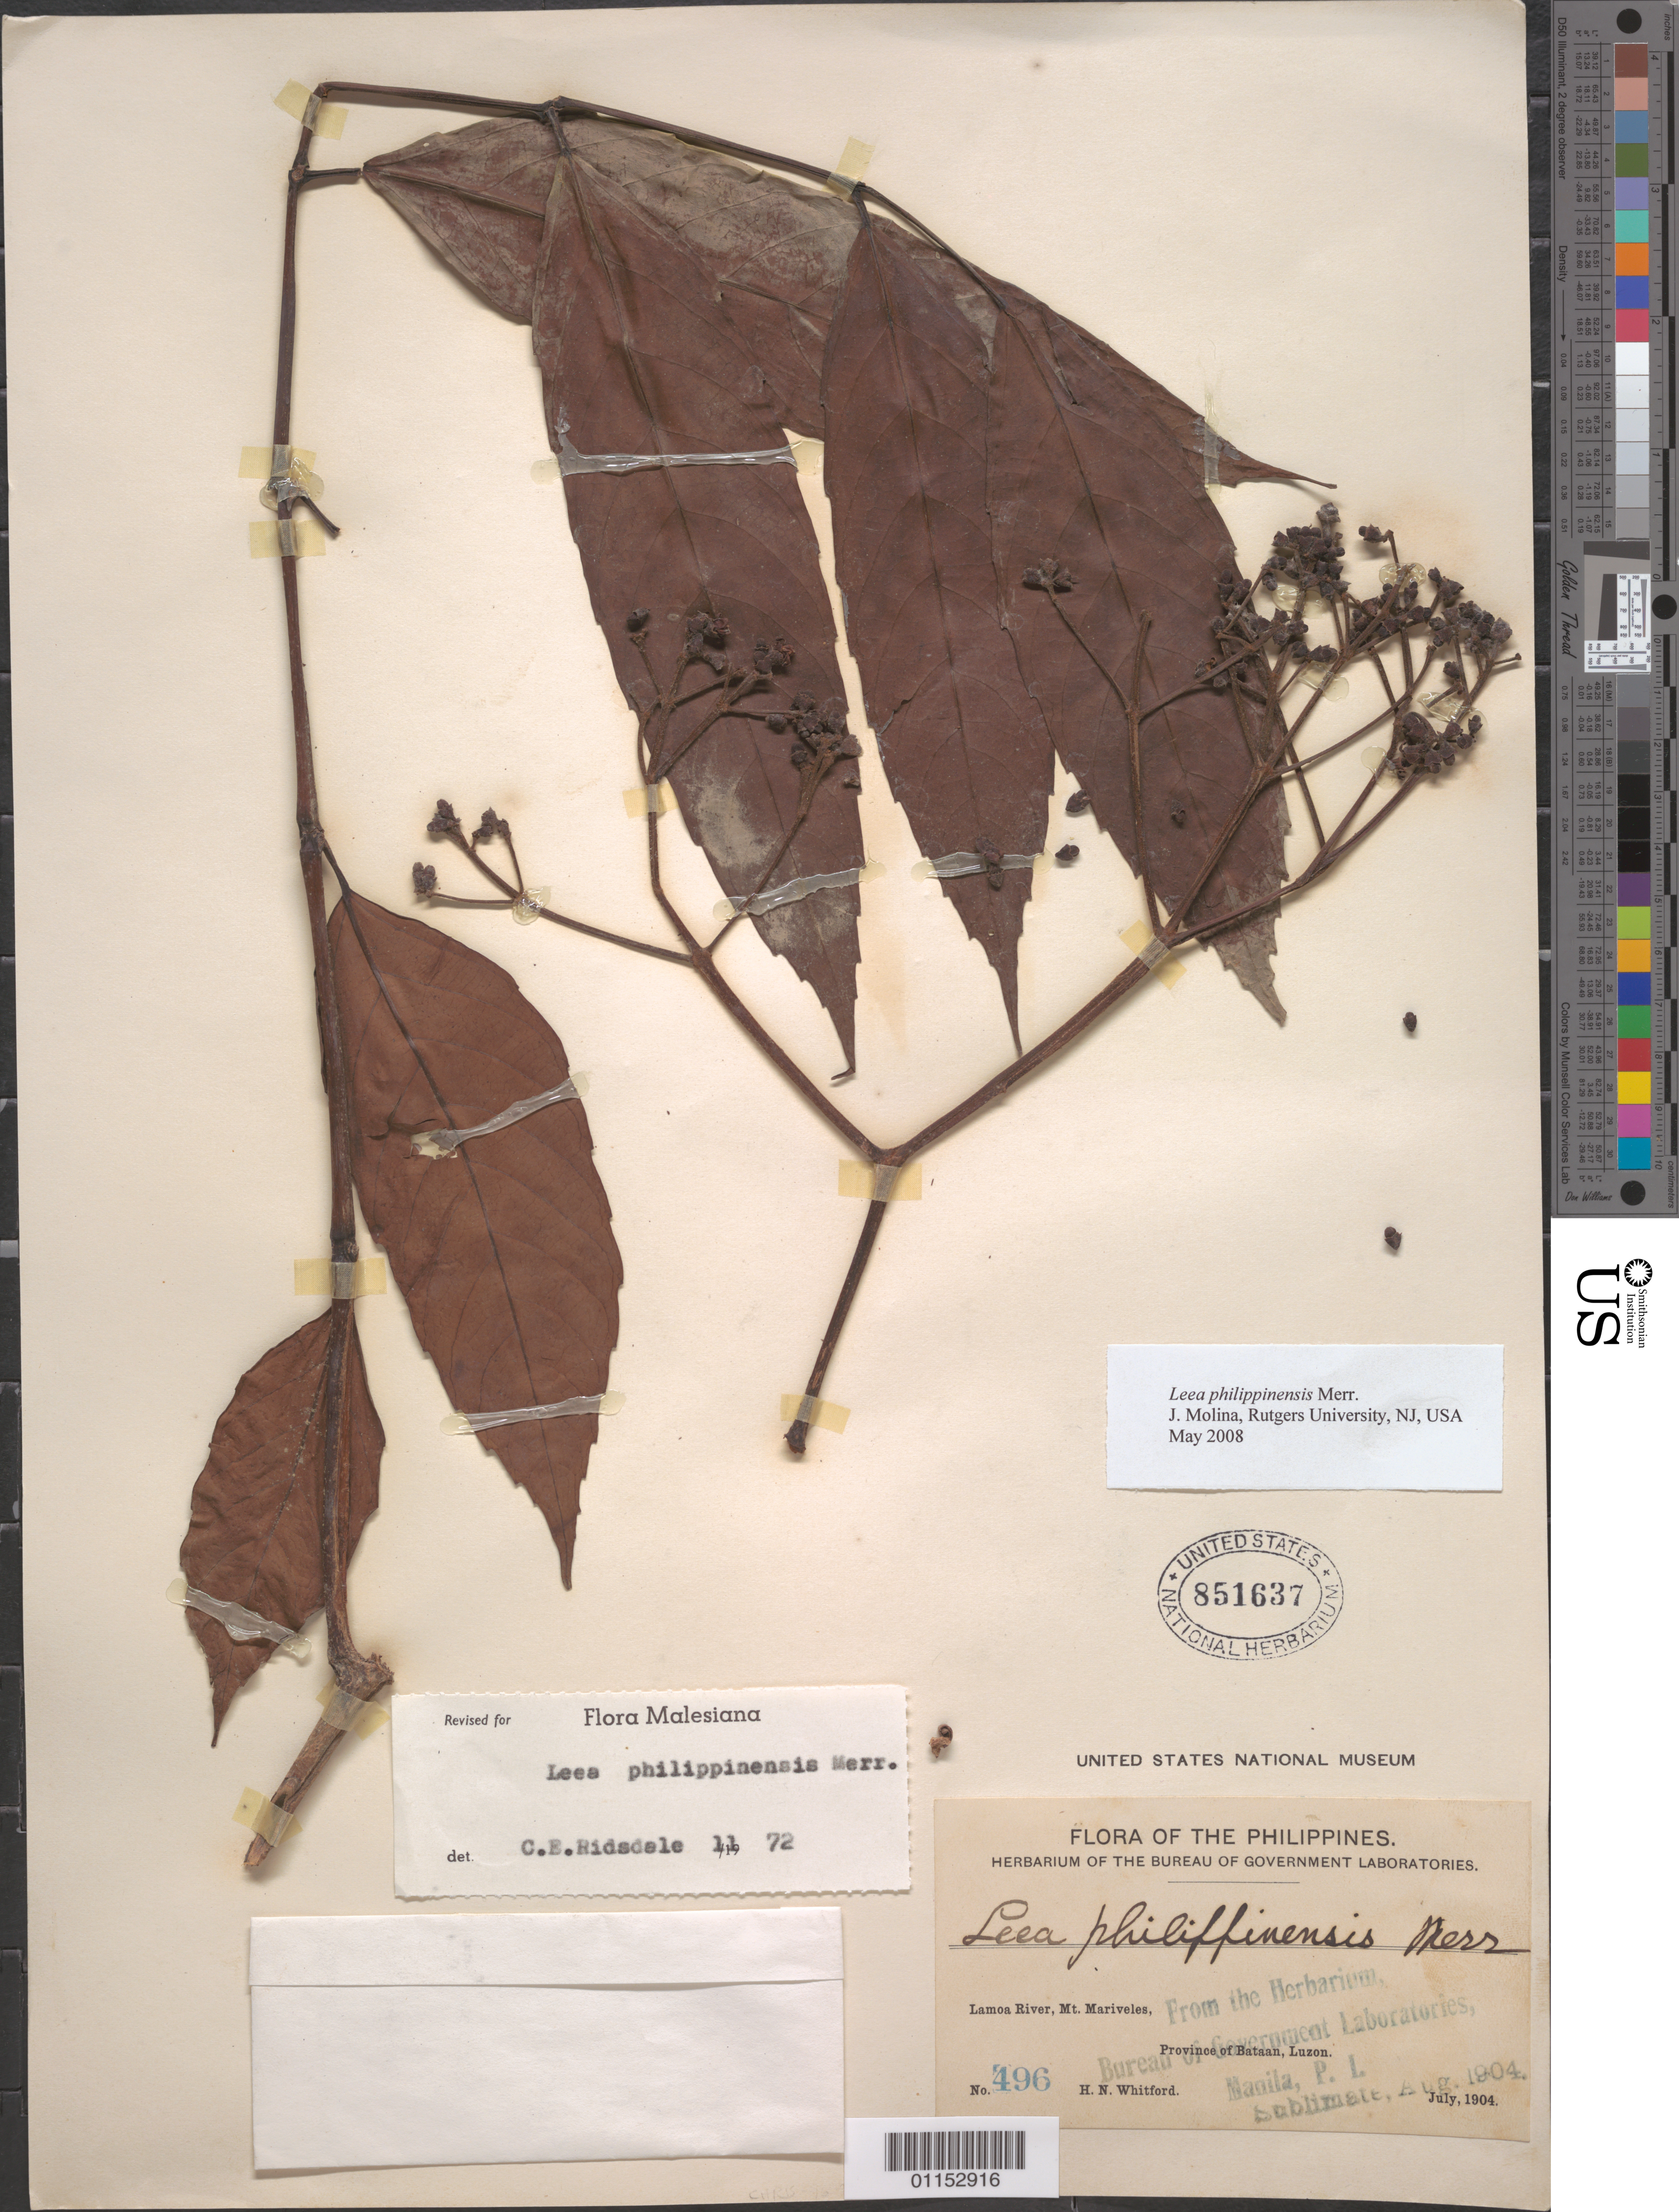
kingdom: Plantae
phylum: Tracheophyta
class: Magnoliopsida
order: Vitales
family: Vitaceae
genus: Leea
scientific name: Leea philippinensis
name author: Merr.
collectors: H. N. Whitford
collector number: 496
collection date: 1904-07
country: Philippines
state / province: Central Luzon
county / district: Bataan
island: Luzon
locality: Lamoa River, Mt Mariveles. Luzon.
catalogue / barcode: US 851637